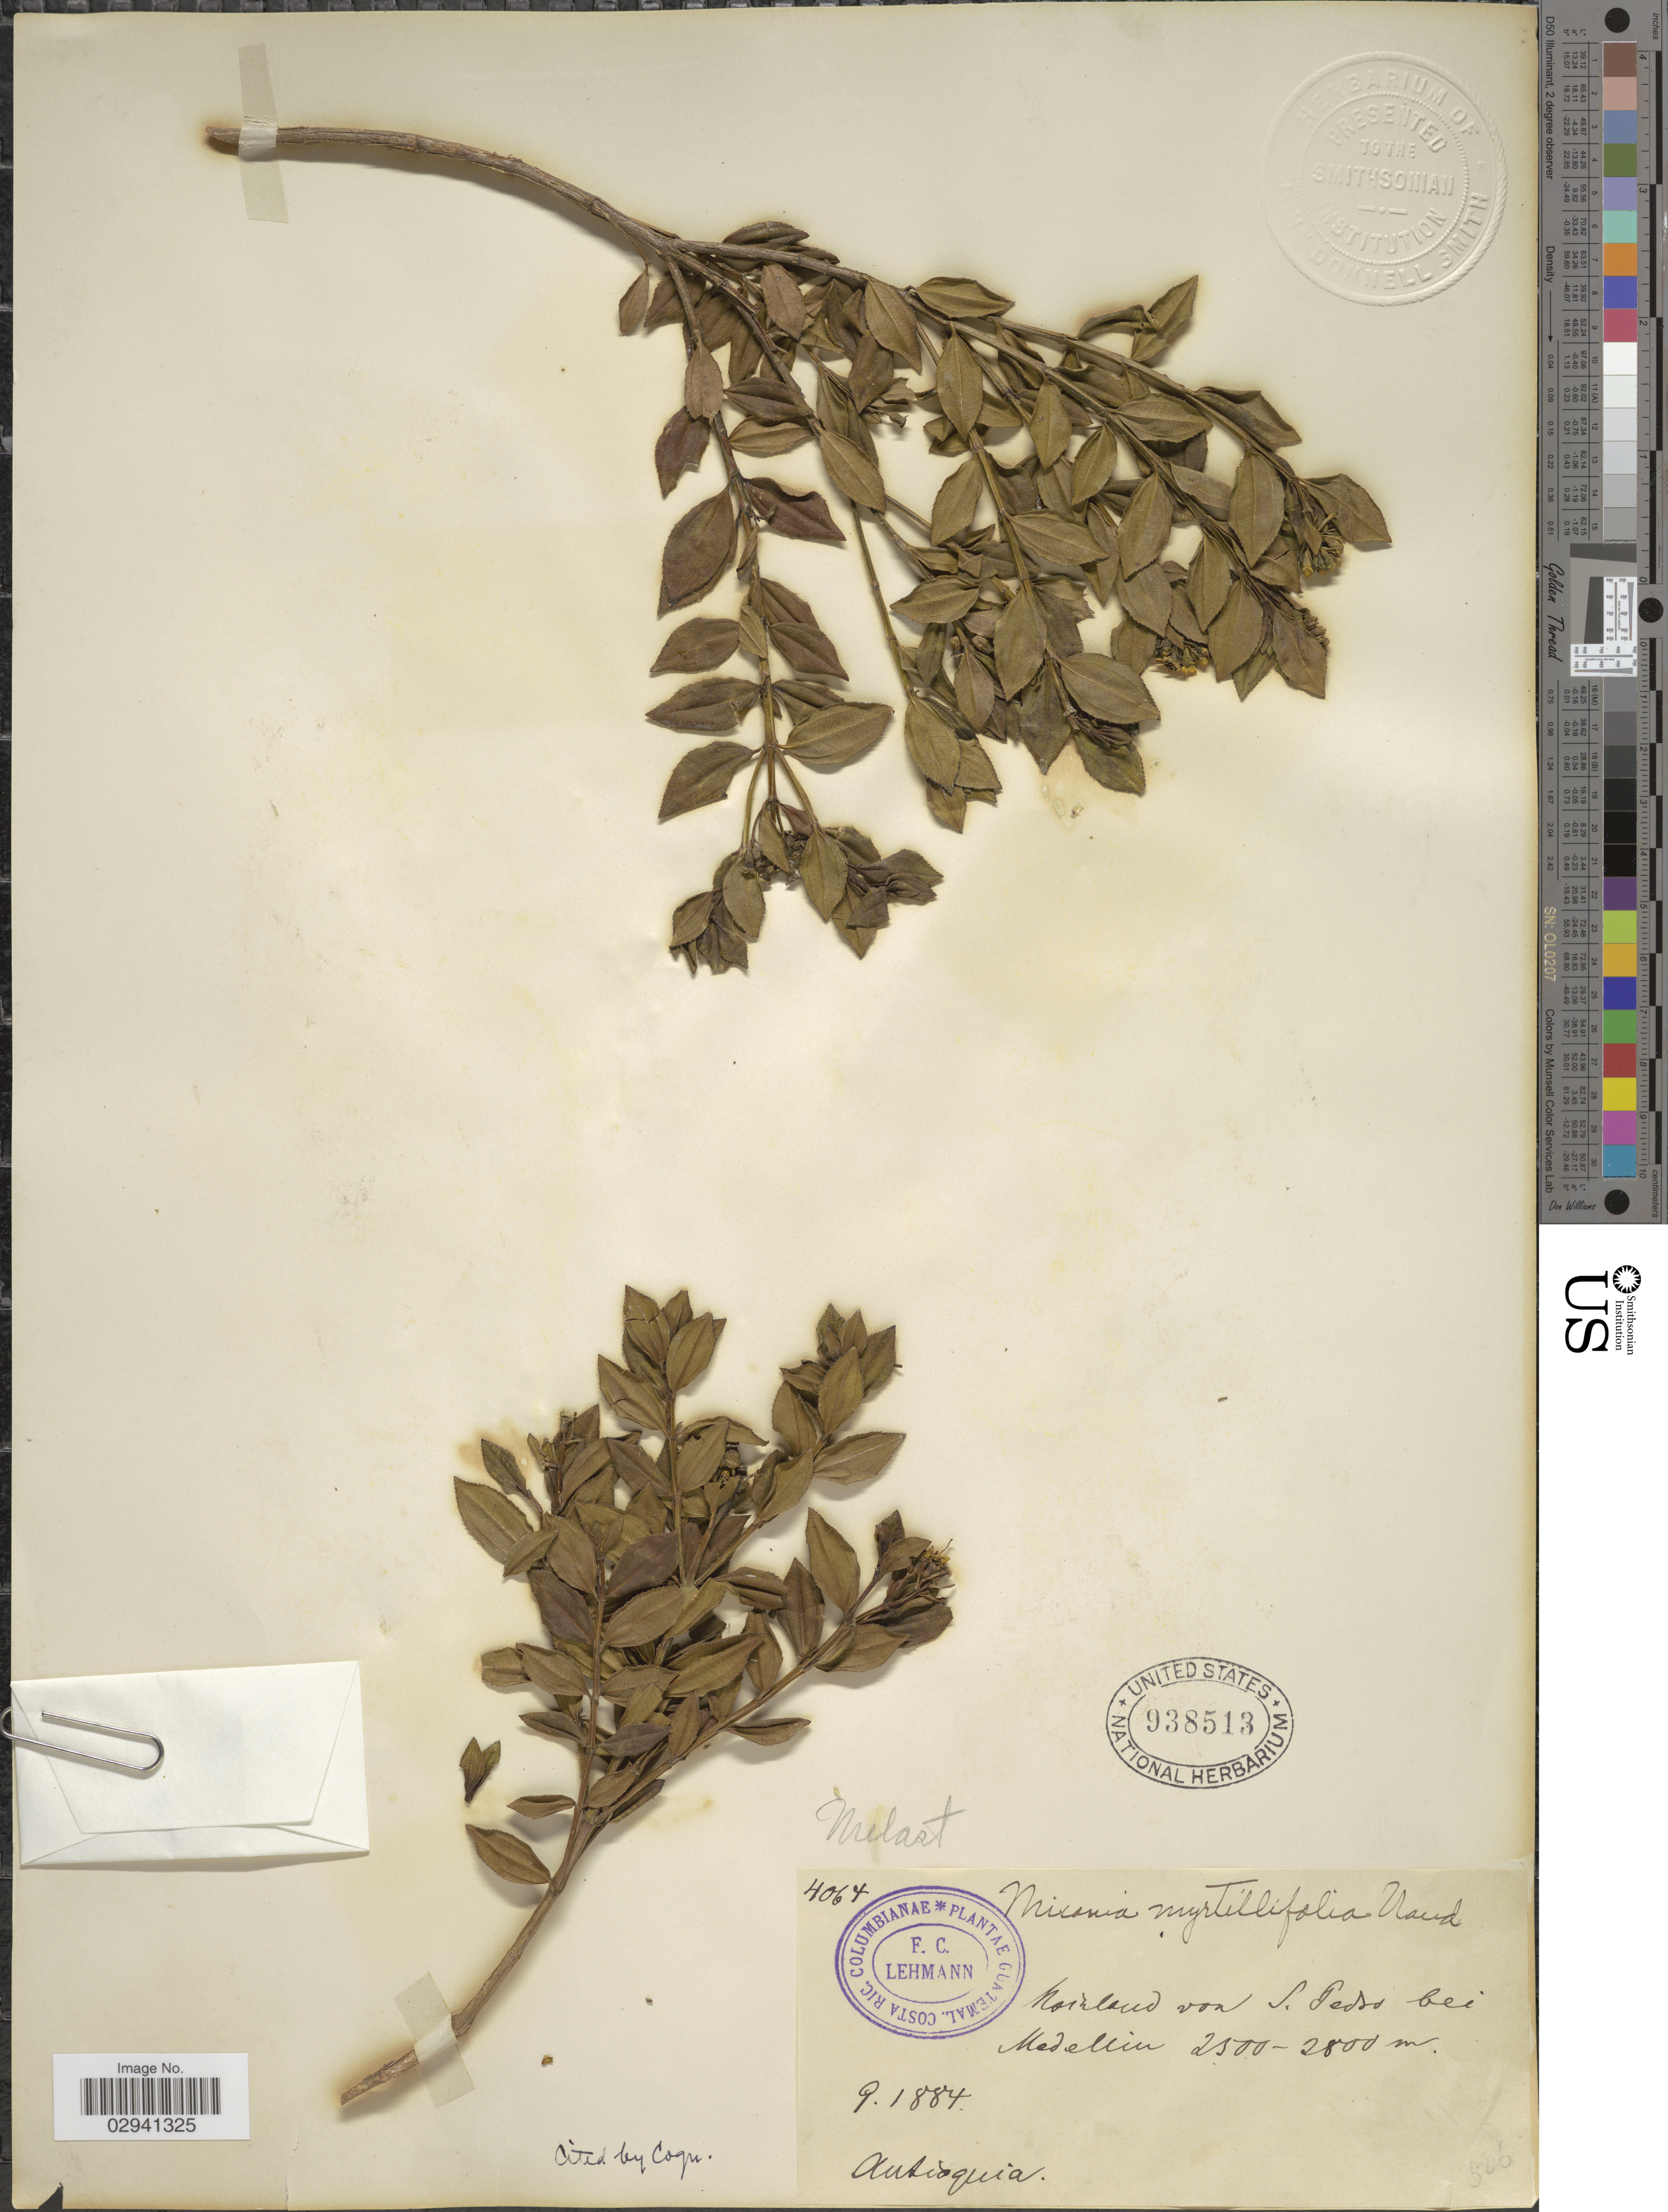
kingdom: Plantae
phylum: Tracheophyta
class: Magnoliopsida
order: Myrtales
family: Melastomataceae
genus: Miconia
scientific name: Miconia myrtillifolia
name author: Naudin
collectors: F. C. Lehmann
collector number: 4064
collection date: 1884-09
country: Colombia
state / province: Antioquia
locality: [illegible text] von S. Pedro bei Medellin. Antioquia.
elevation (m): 2500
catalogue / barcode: US 938513